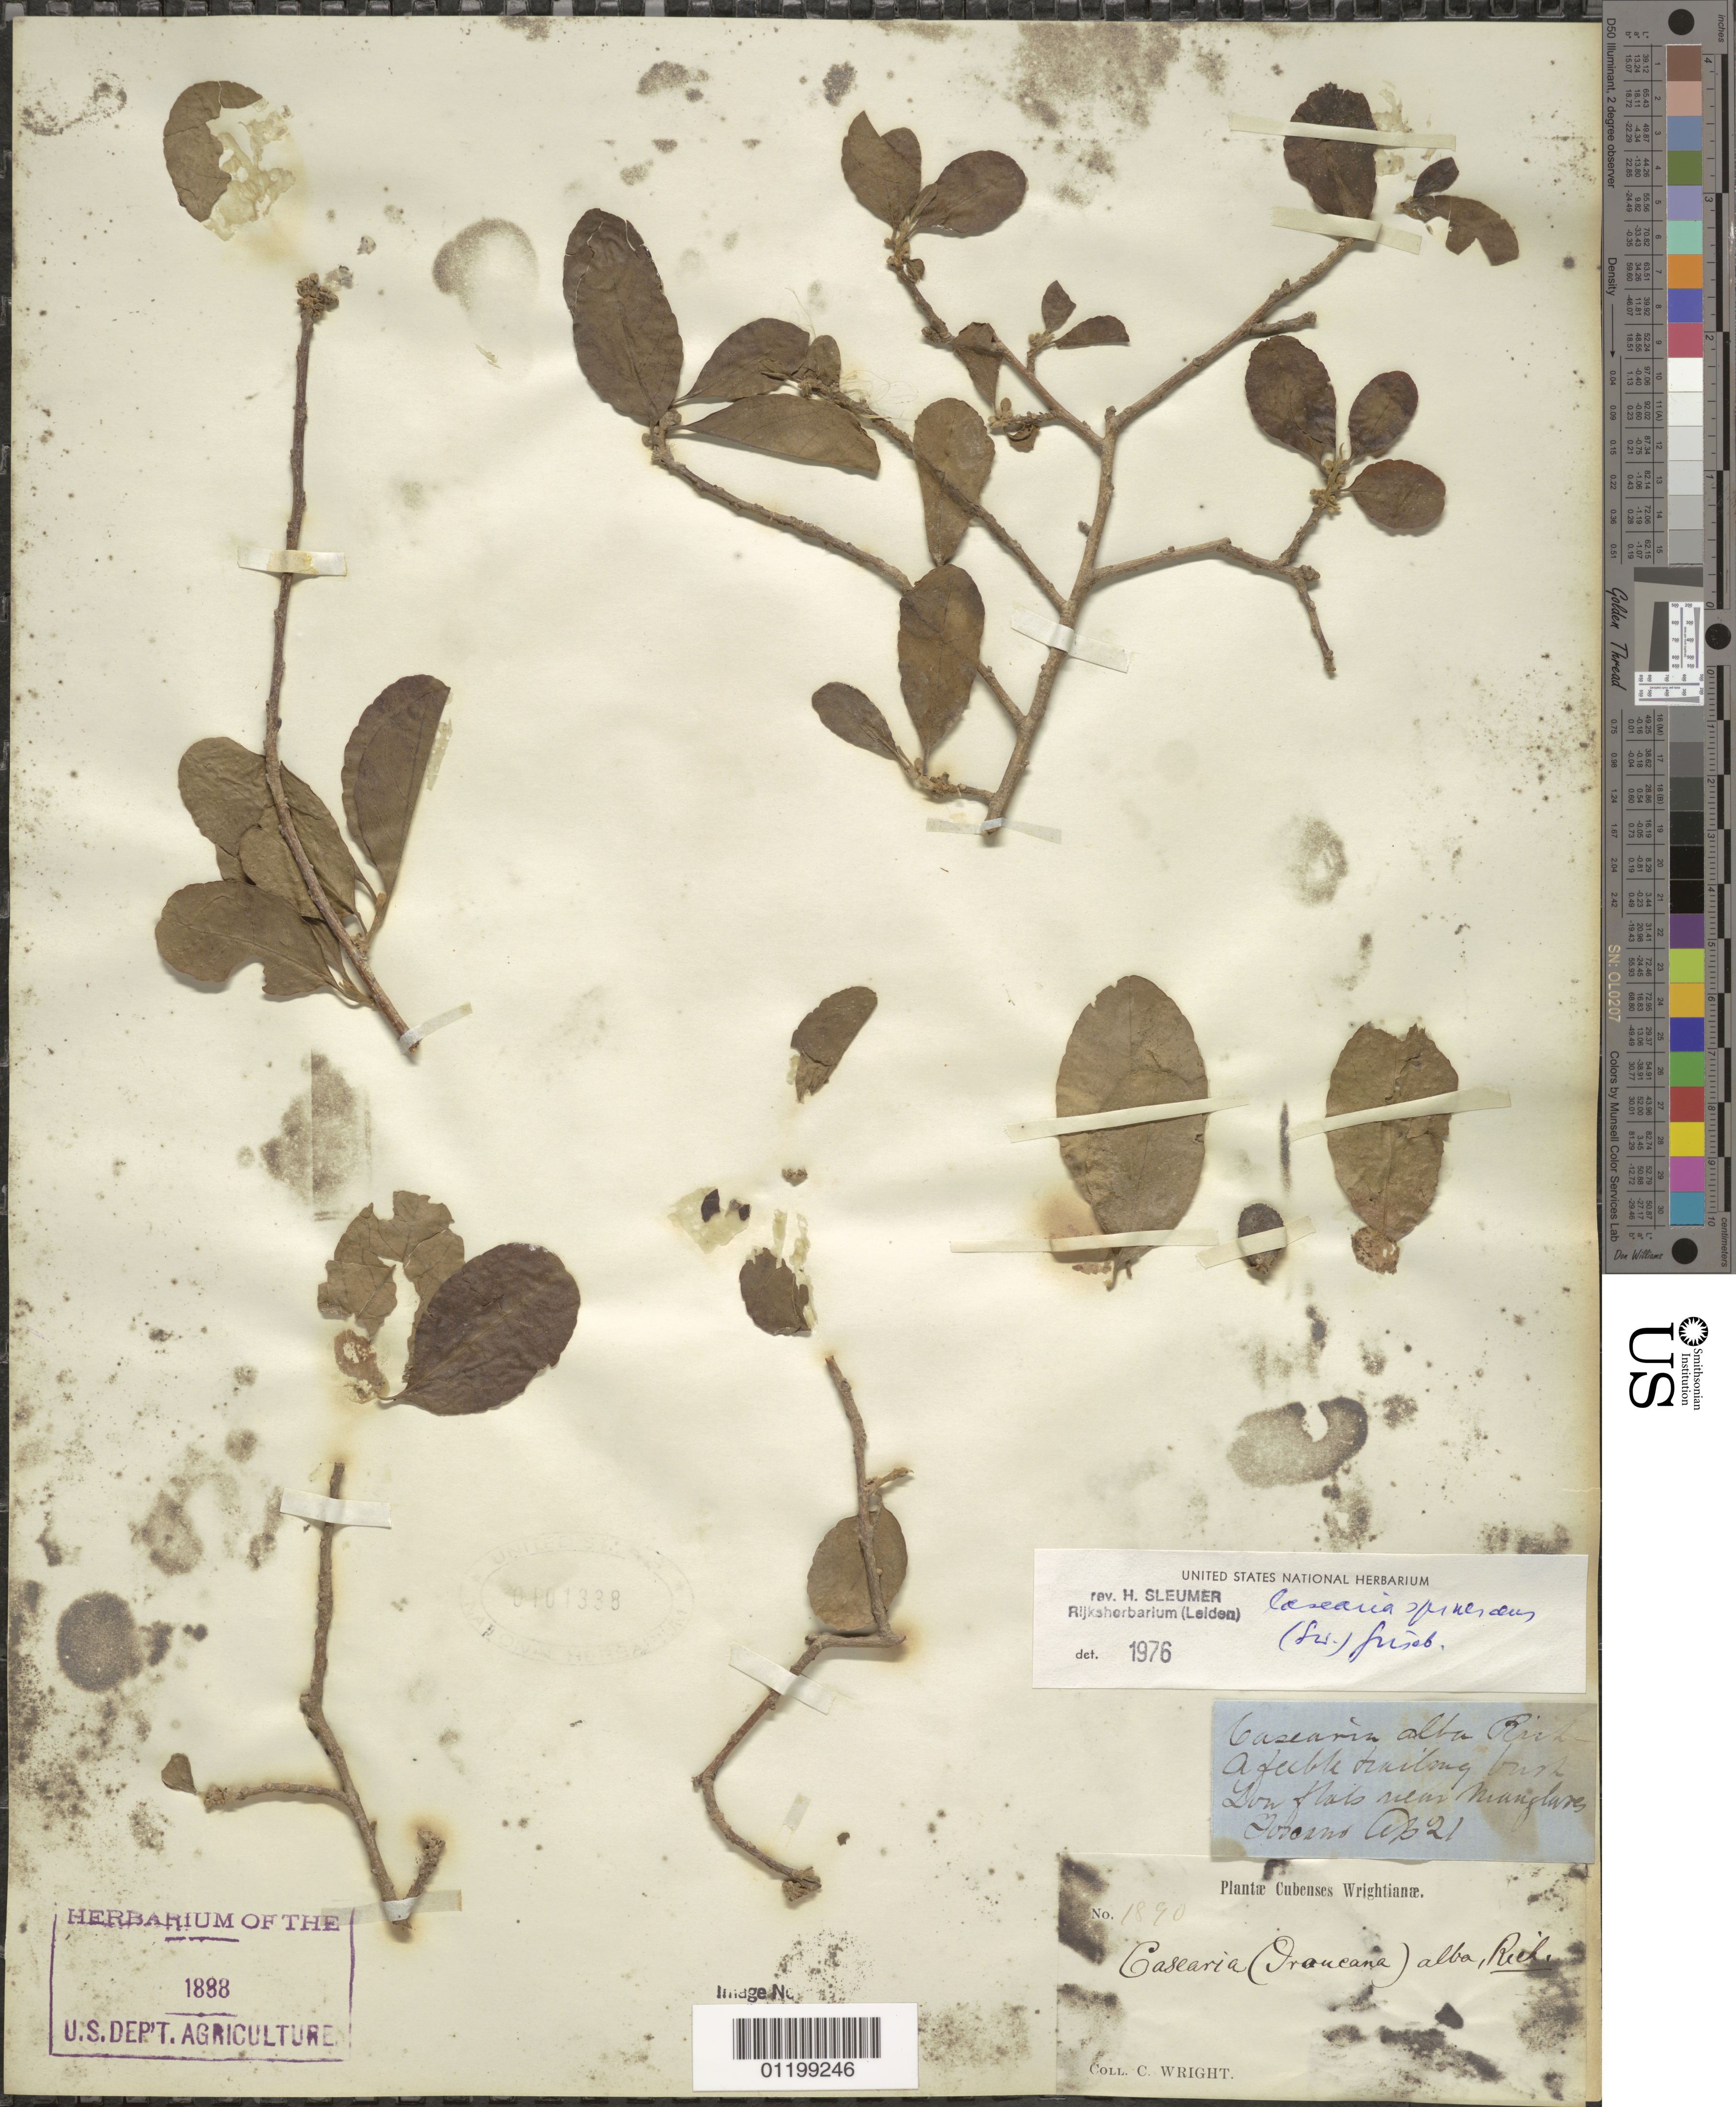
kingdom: Plantae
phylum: Tracheophyta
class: Magnoliopsida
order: Malpighiales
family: Salicaceae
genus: Casearia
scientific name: Casearia alba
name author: A. Rich.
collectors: C. Wright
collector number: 1890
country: Cuba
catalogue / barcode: US 101338